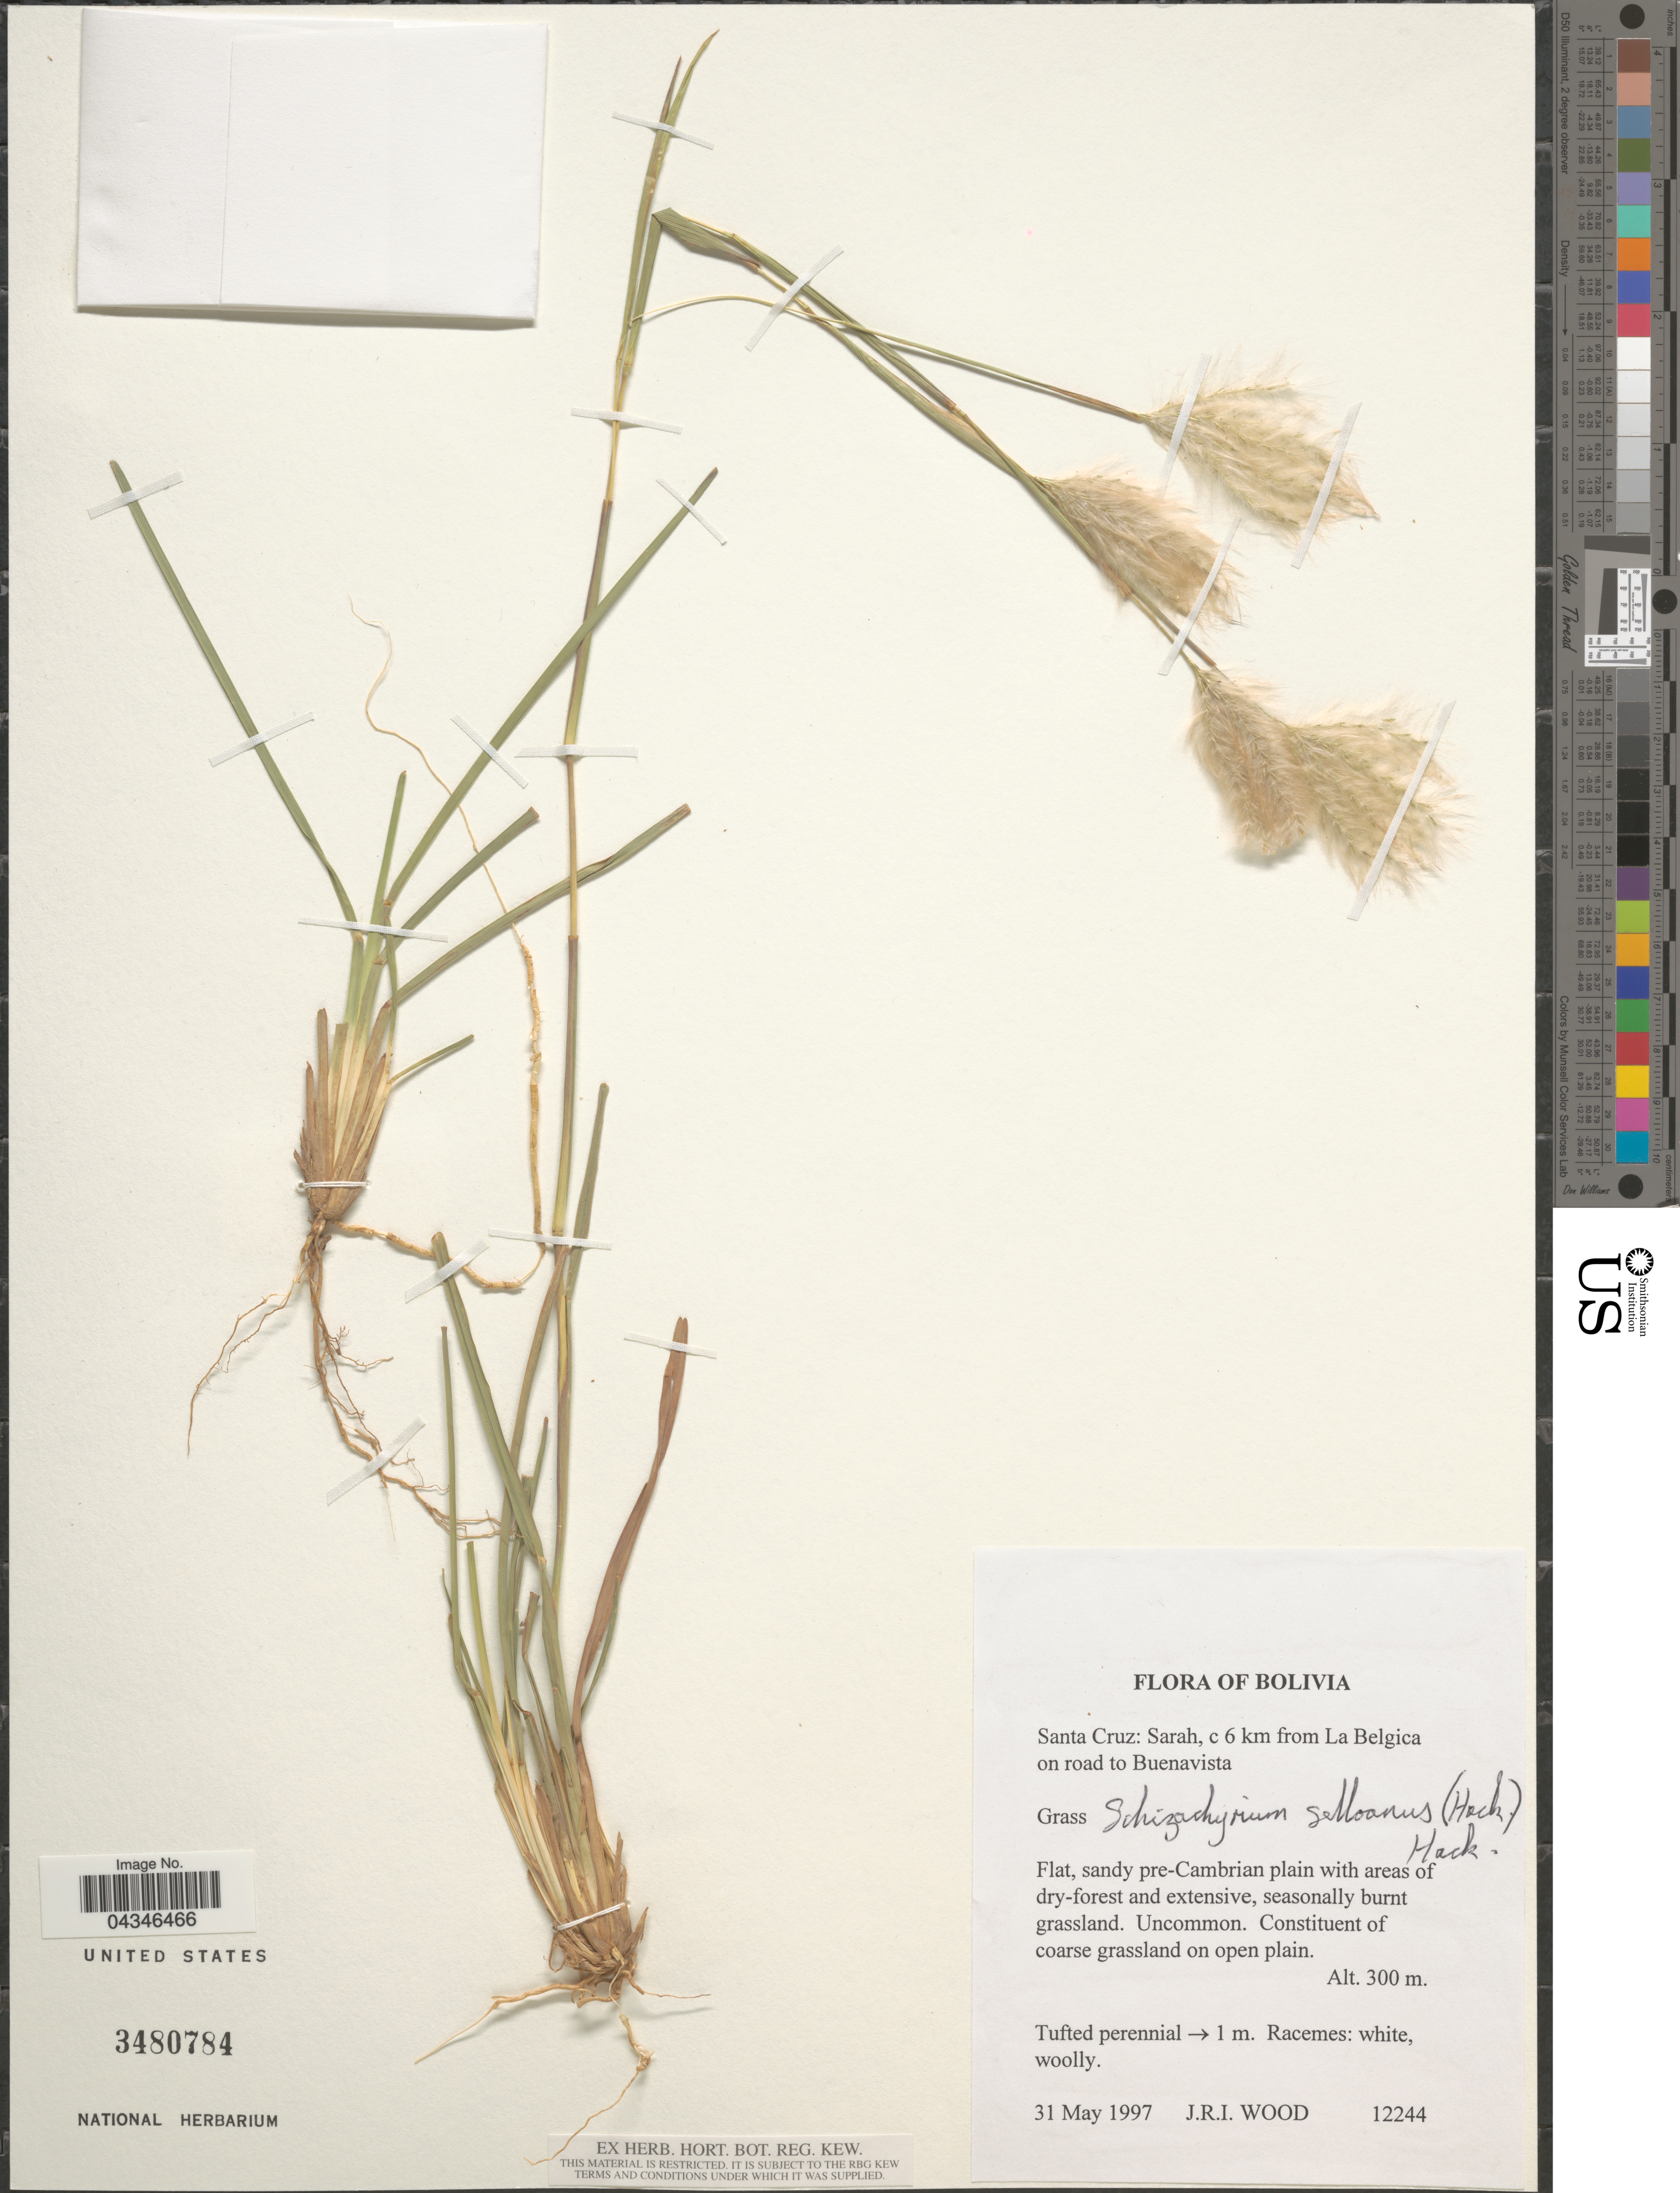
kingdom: Plantae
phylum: Tracheophyta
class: Liliopsida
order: Poales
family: Poaceae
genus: Andropogon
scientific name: Andropogon selloanus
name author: (Hack.) Hack.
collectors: J. R. I. Wood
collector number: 12244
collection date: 1997-05-31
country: Bolivia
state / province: Santa Cruz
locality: Sarah, c 6 km from La Belgica on road to Buenavista.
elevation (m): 300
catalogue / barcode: US 3480784